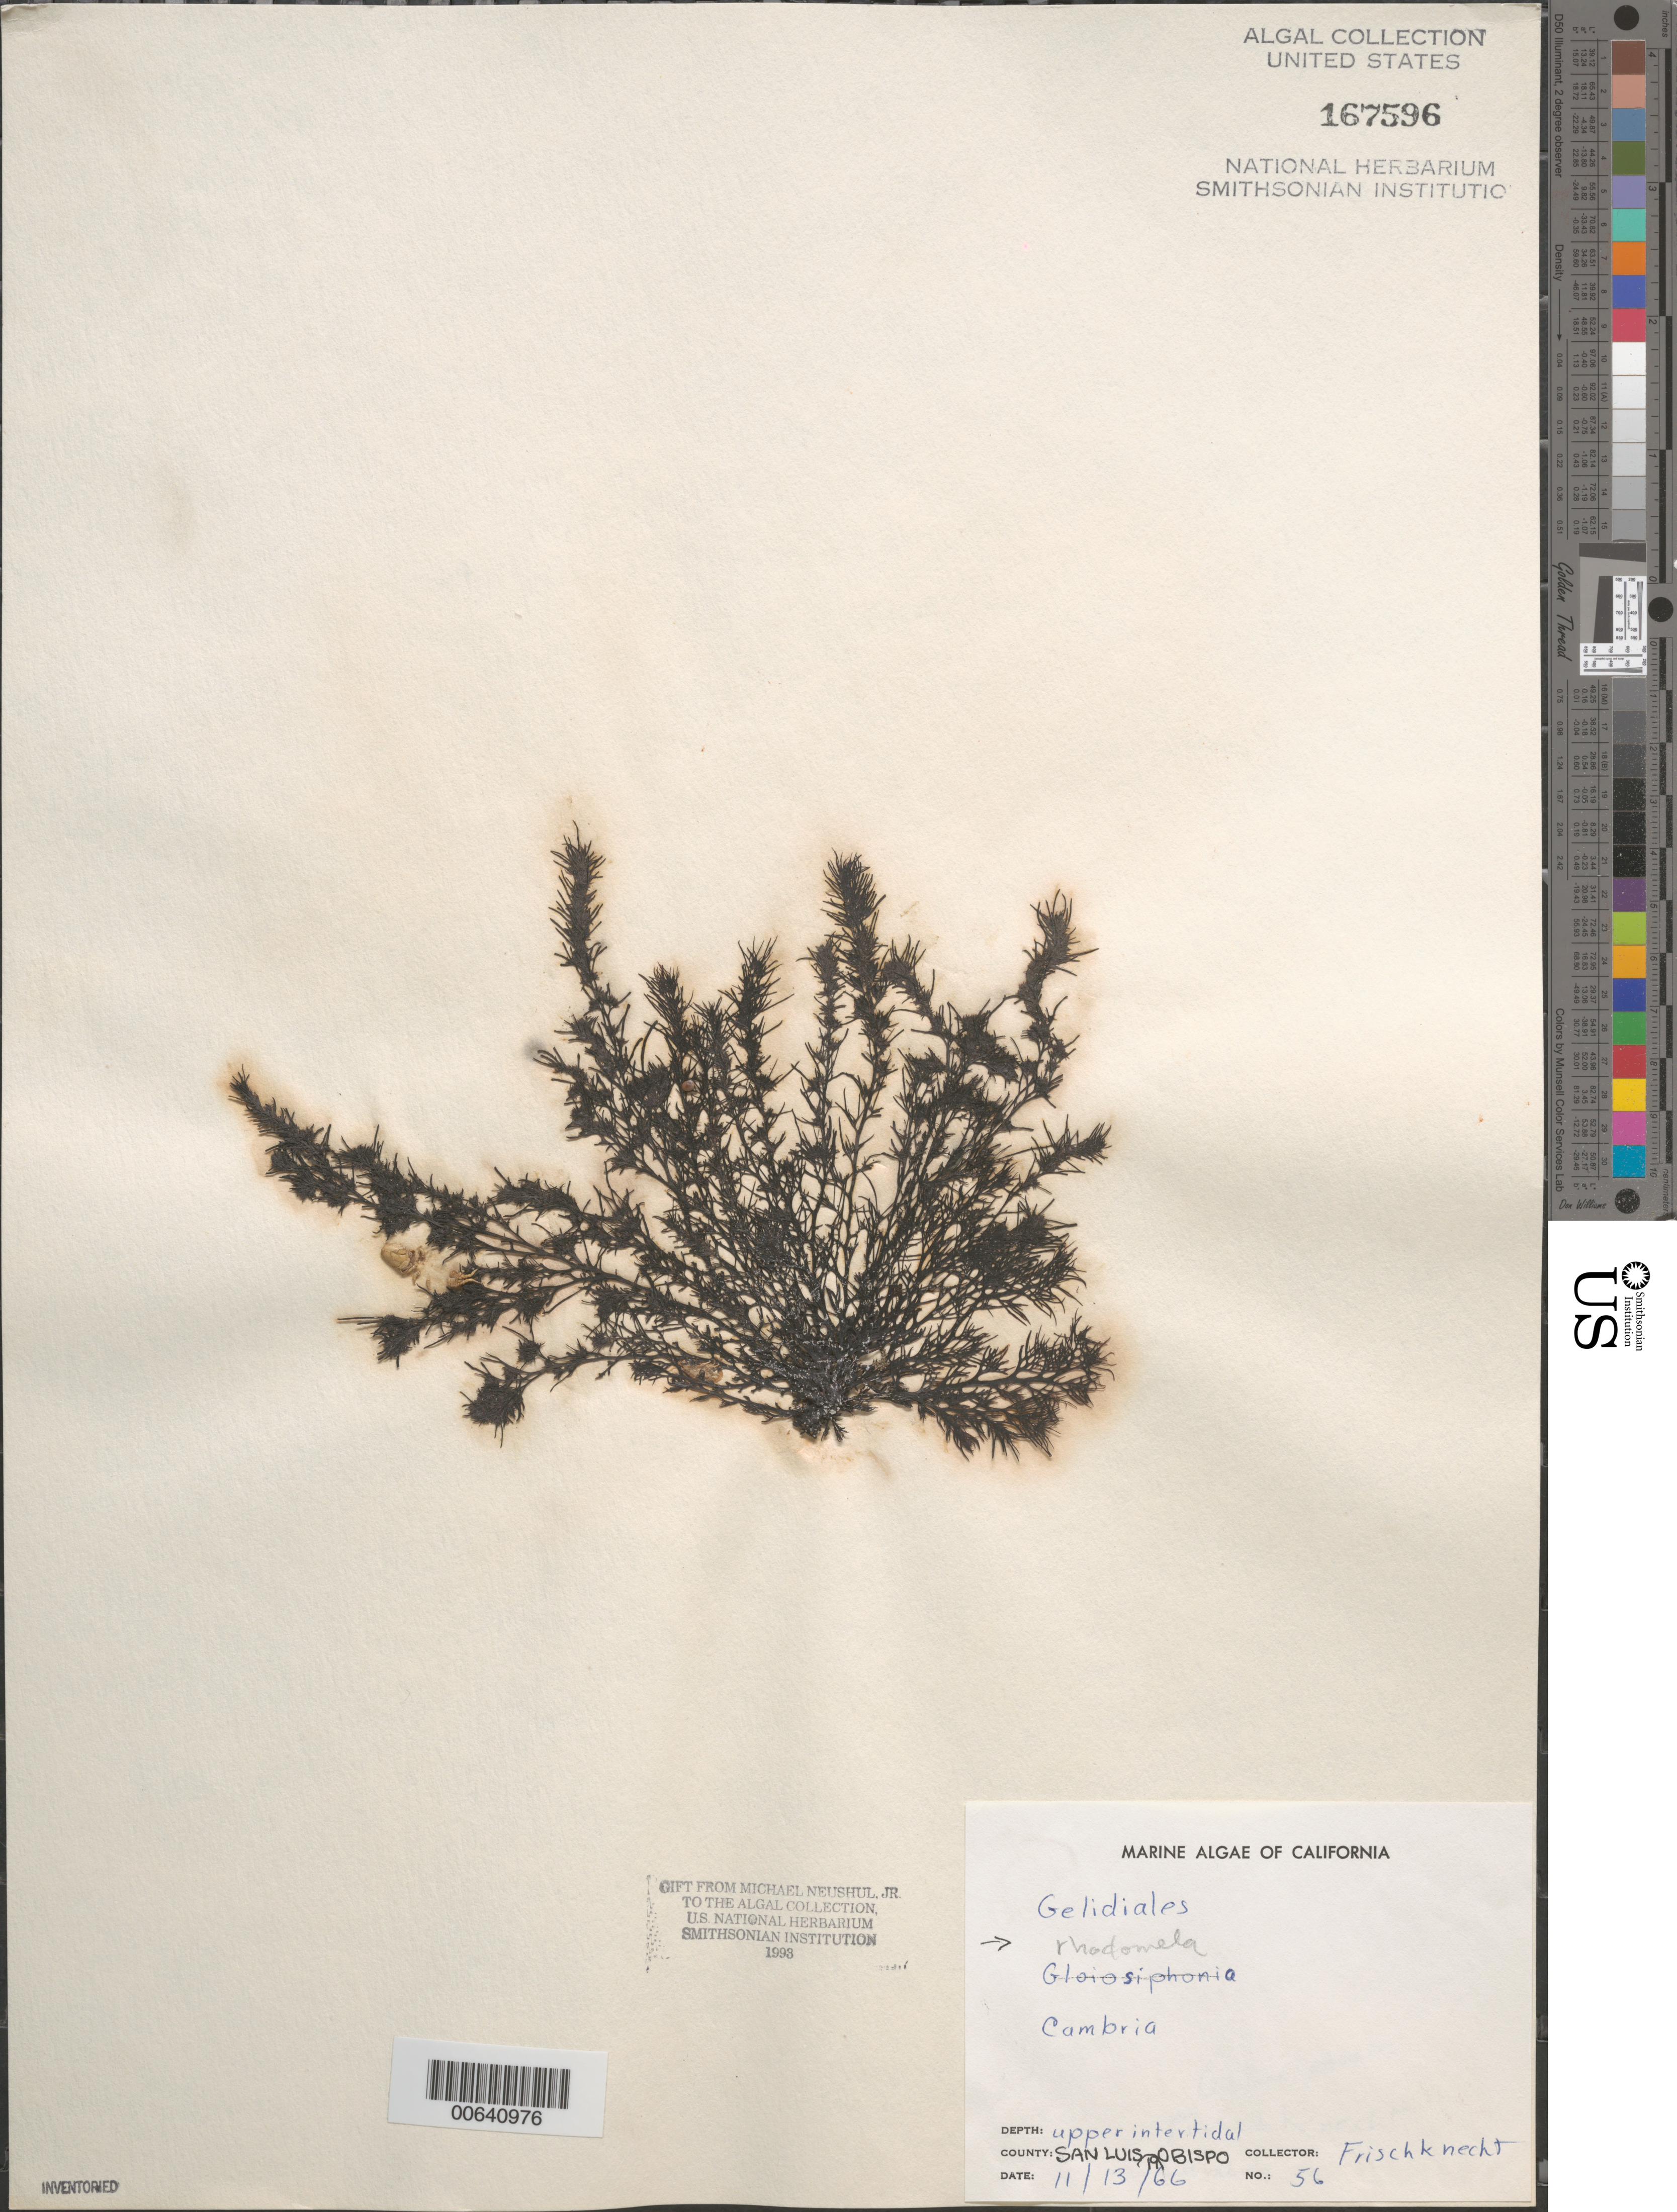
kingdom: Plantae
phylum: Rhodophyta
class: Florideophyceae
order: Ceramiales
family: Rhodomelaceae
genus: Rhodomela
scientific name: Rhodomela sp.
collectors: -. Frischknecht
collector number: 56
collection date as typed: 13 Nov 1966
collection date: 1966-11-13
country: United States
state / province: California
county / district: San Luis Obispo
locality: Cambria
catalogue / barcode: US 167596